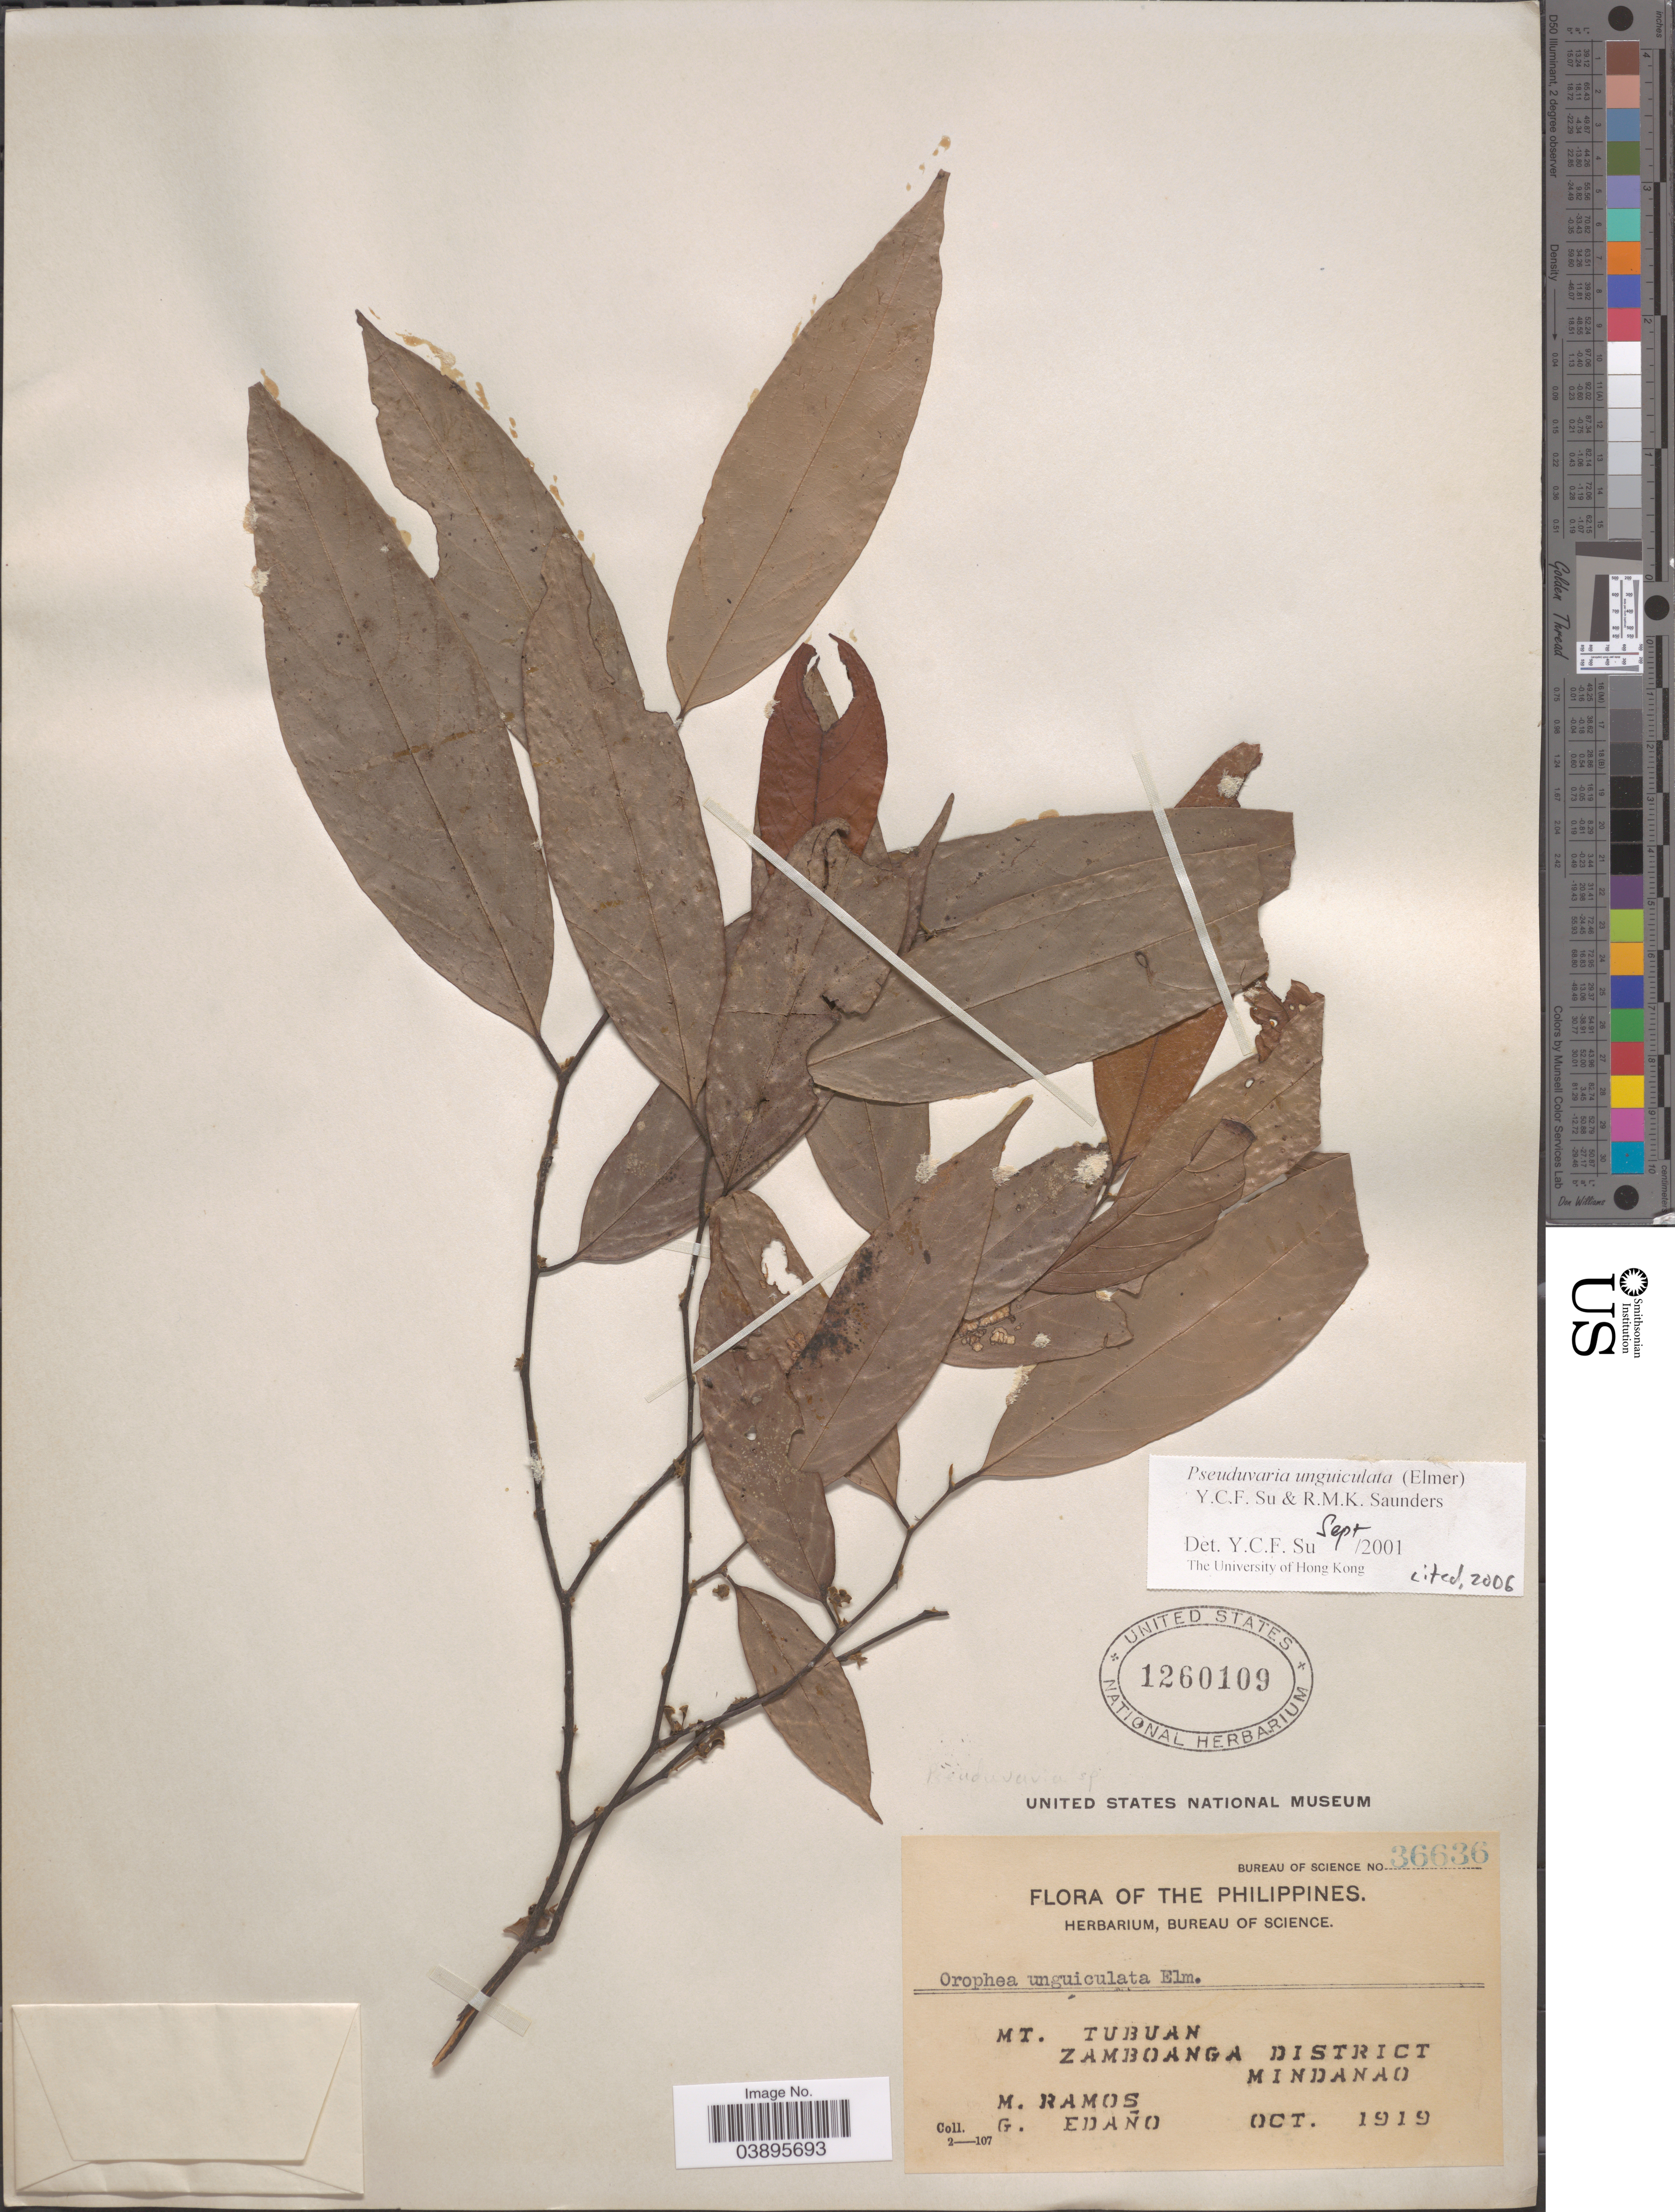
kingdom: Plantae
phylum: Tracheophyta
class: Magnoliopsida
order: Magnoliales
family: Annonaceae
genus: Pseuduvaria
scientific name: Pseuduvaria unguiculata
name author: (Elmer) Y.C.F. Su & R.M.K. Saunders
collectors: M. Ramos & G. Edaño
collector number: Bureau of Science 36636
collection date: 1919-10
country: Philippines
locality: Mt. Tubuan. Zamboanga District, Mindanao.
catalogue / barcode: US 1260109